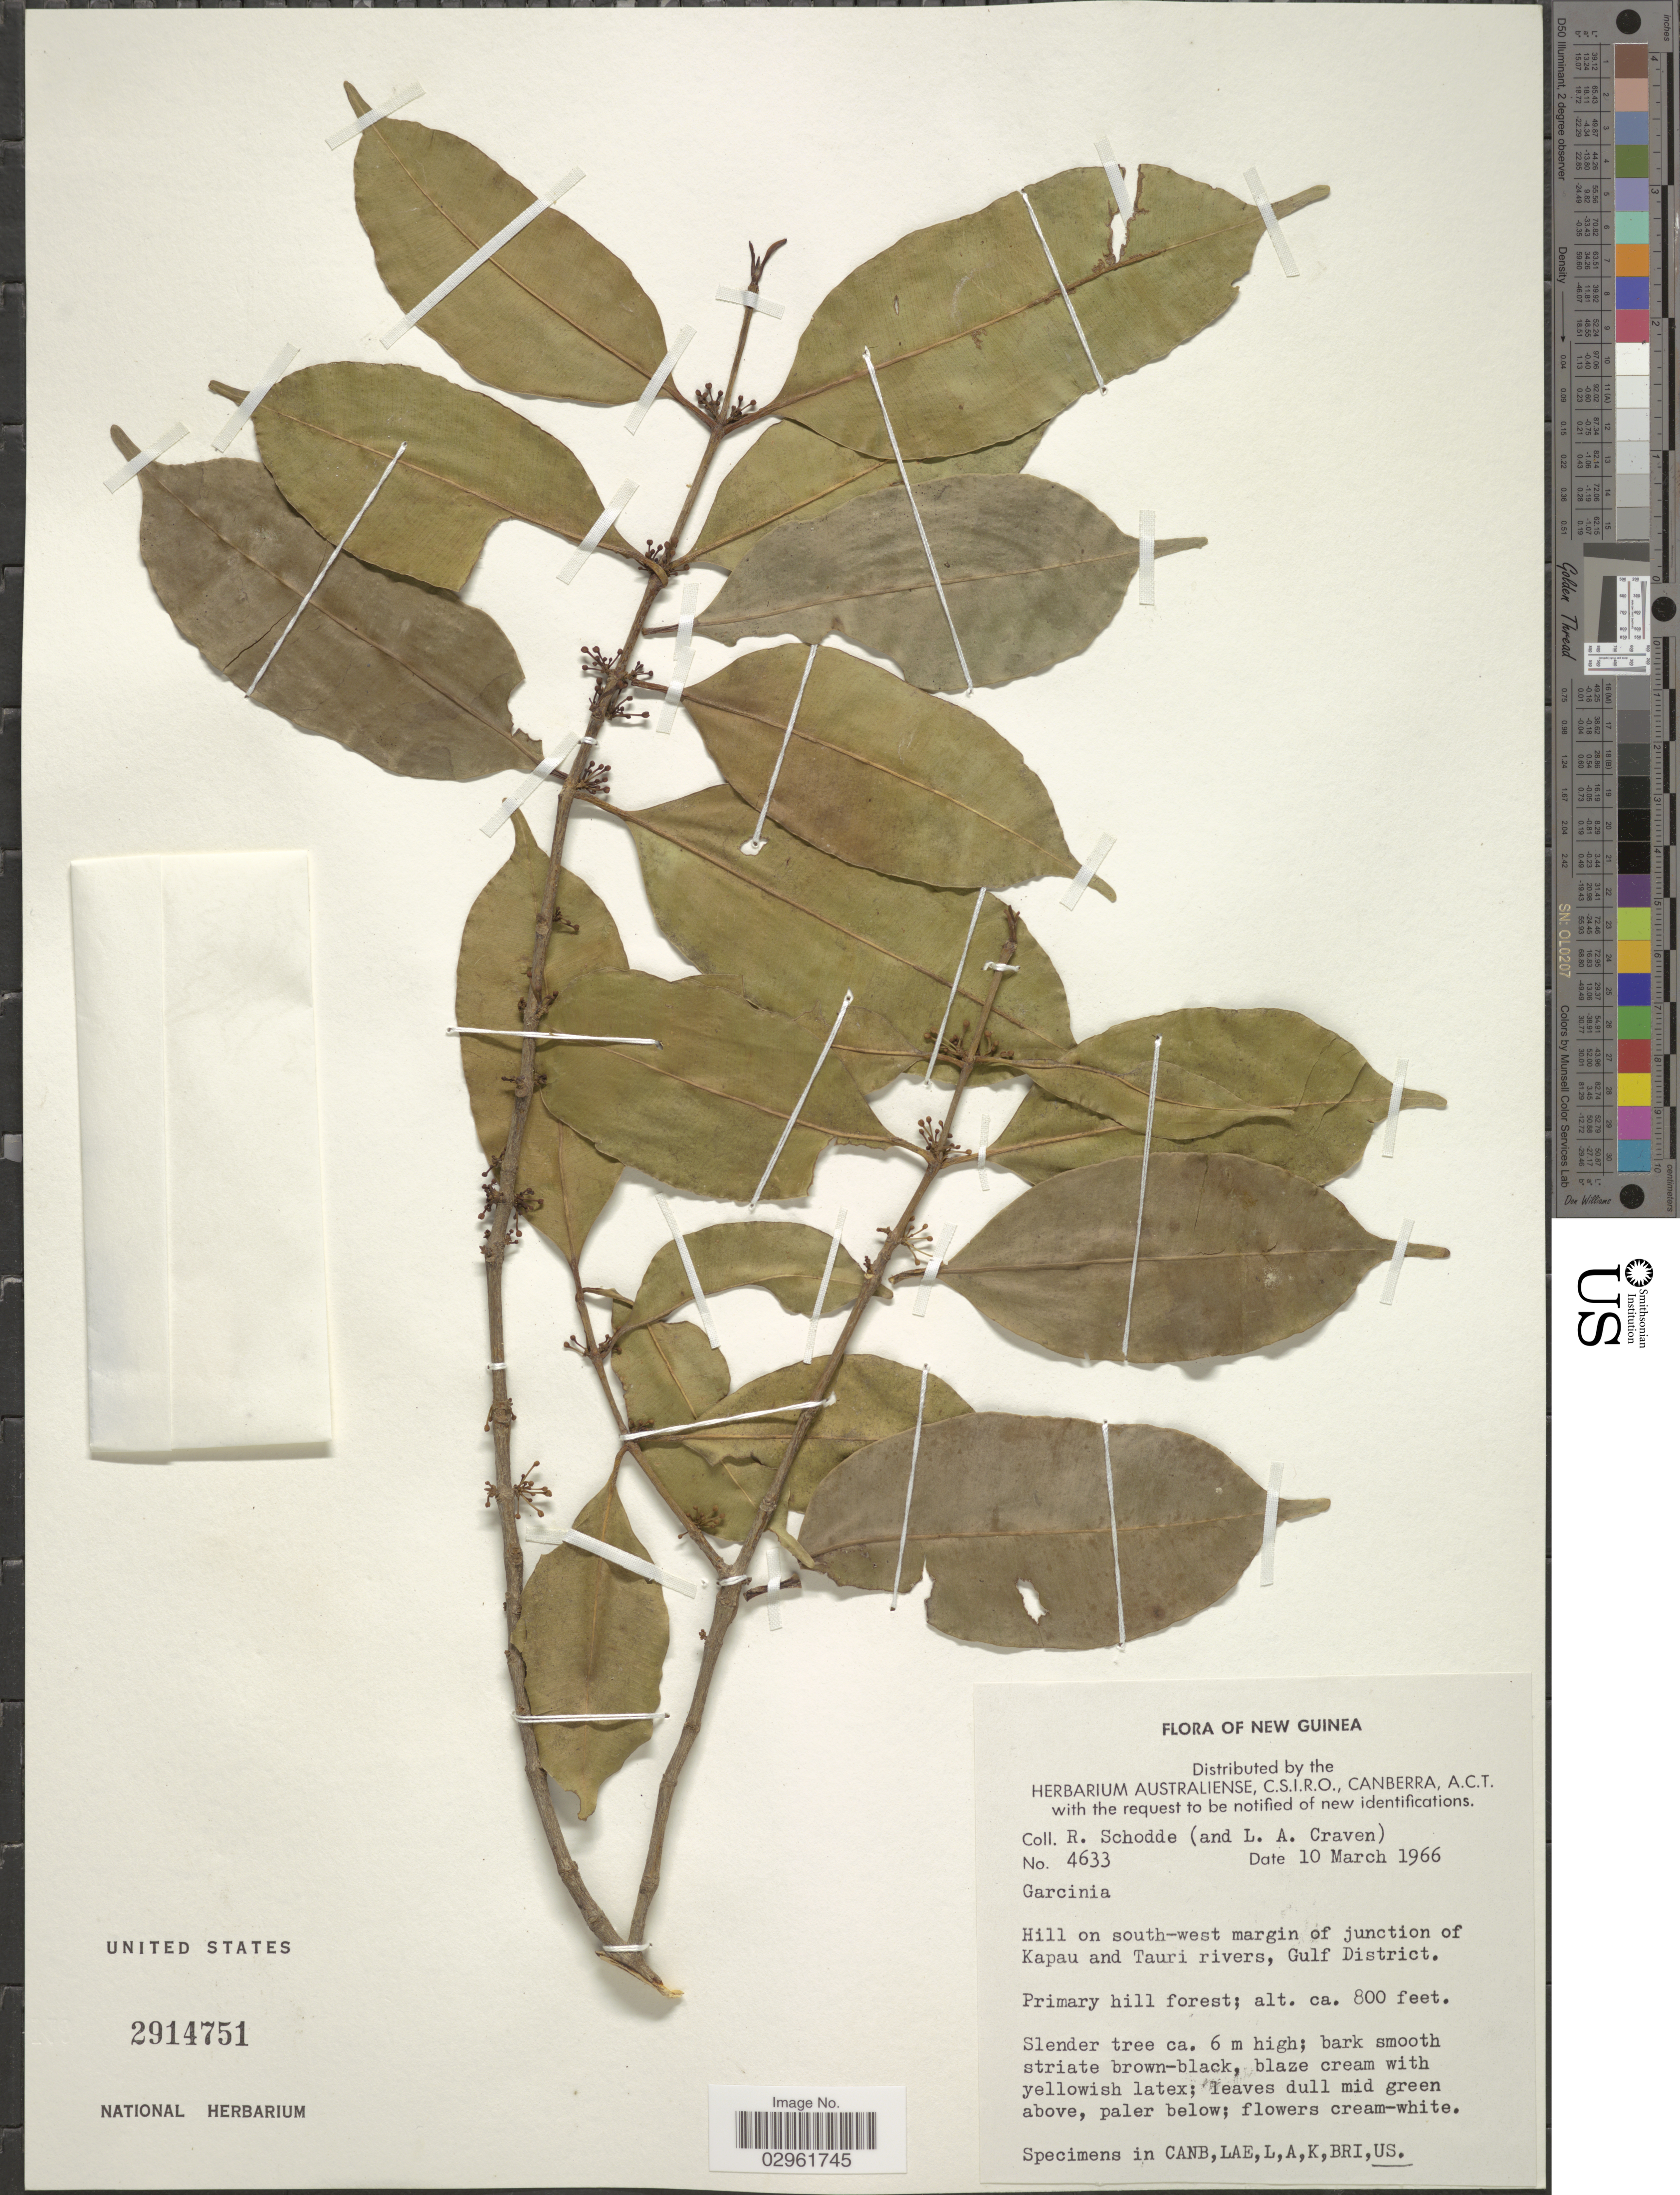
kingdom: Plantae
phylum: Tracheophyta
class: Magnoliopsida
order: Malpighiales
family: Clusiaceae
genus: Garcinia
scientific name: Garcinia sp.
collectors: R. Schodde & L. A. Craven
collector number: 4633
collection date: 1966-03-10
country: Papua New Guinea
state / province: Gulf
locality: New Guinea. Hill on south-west margin of junction of Kapau and Tauri rivers, Gulf District.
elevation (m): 244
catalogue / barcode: US 2914751